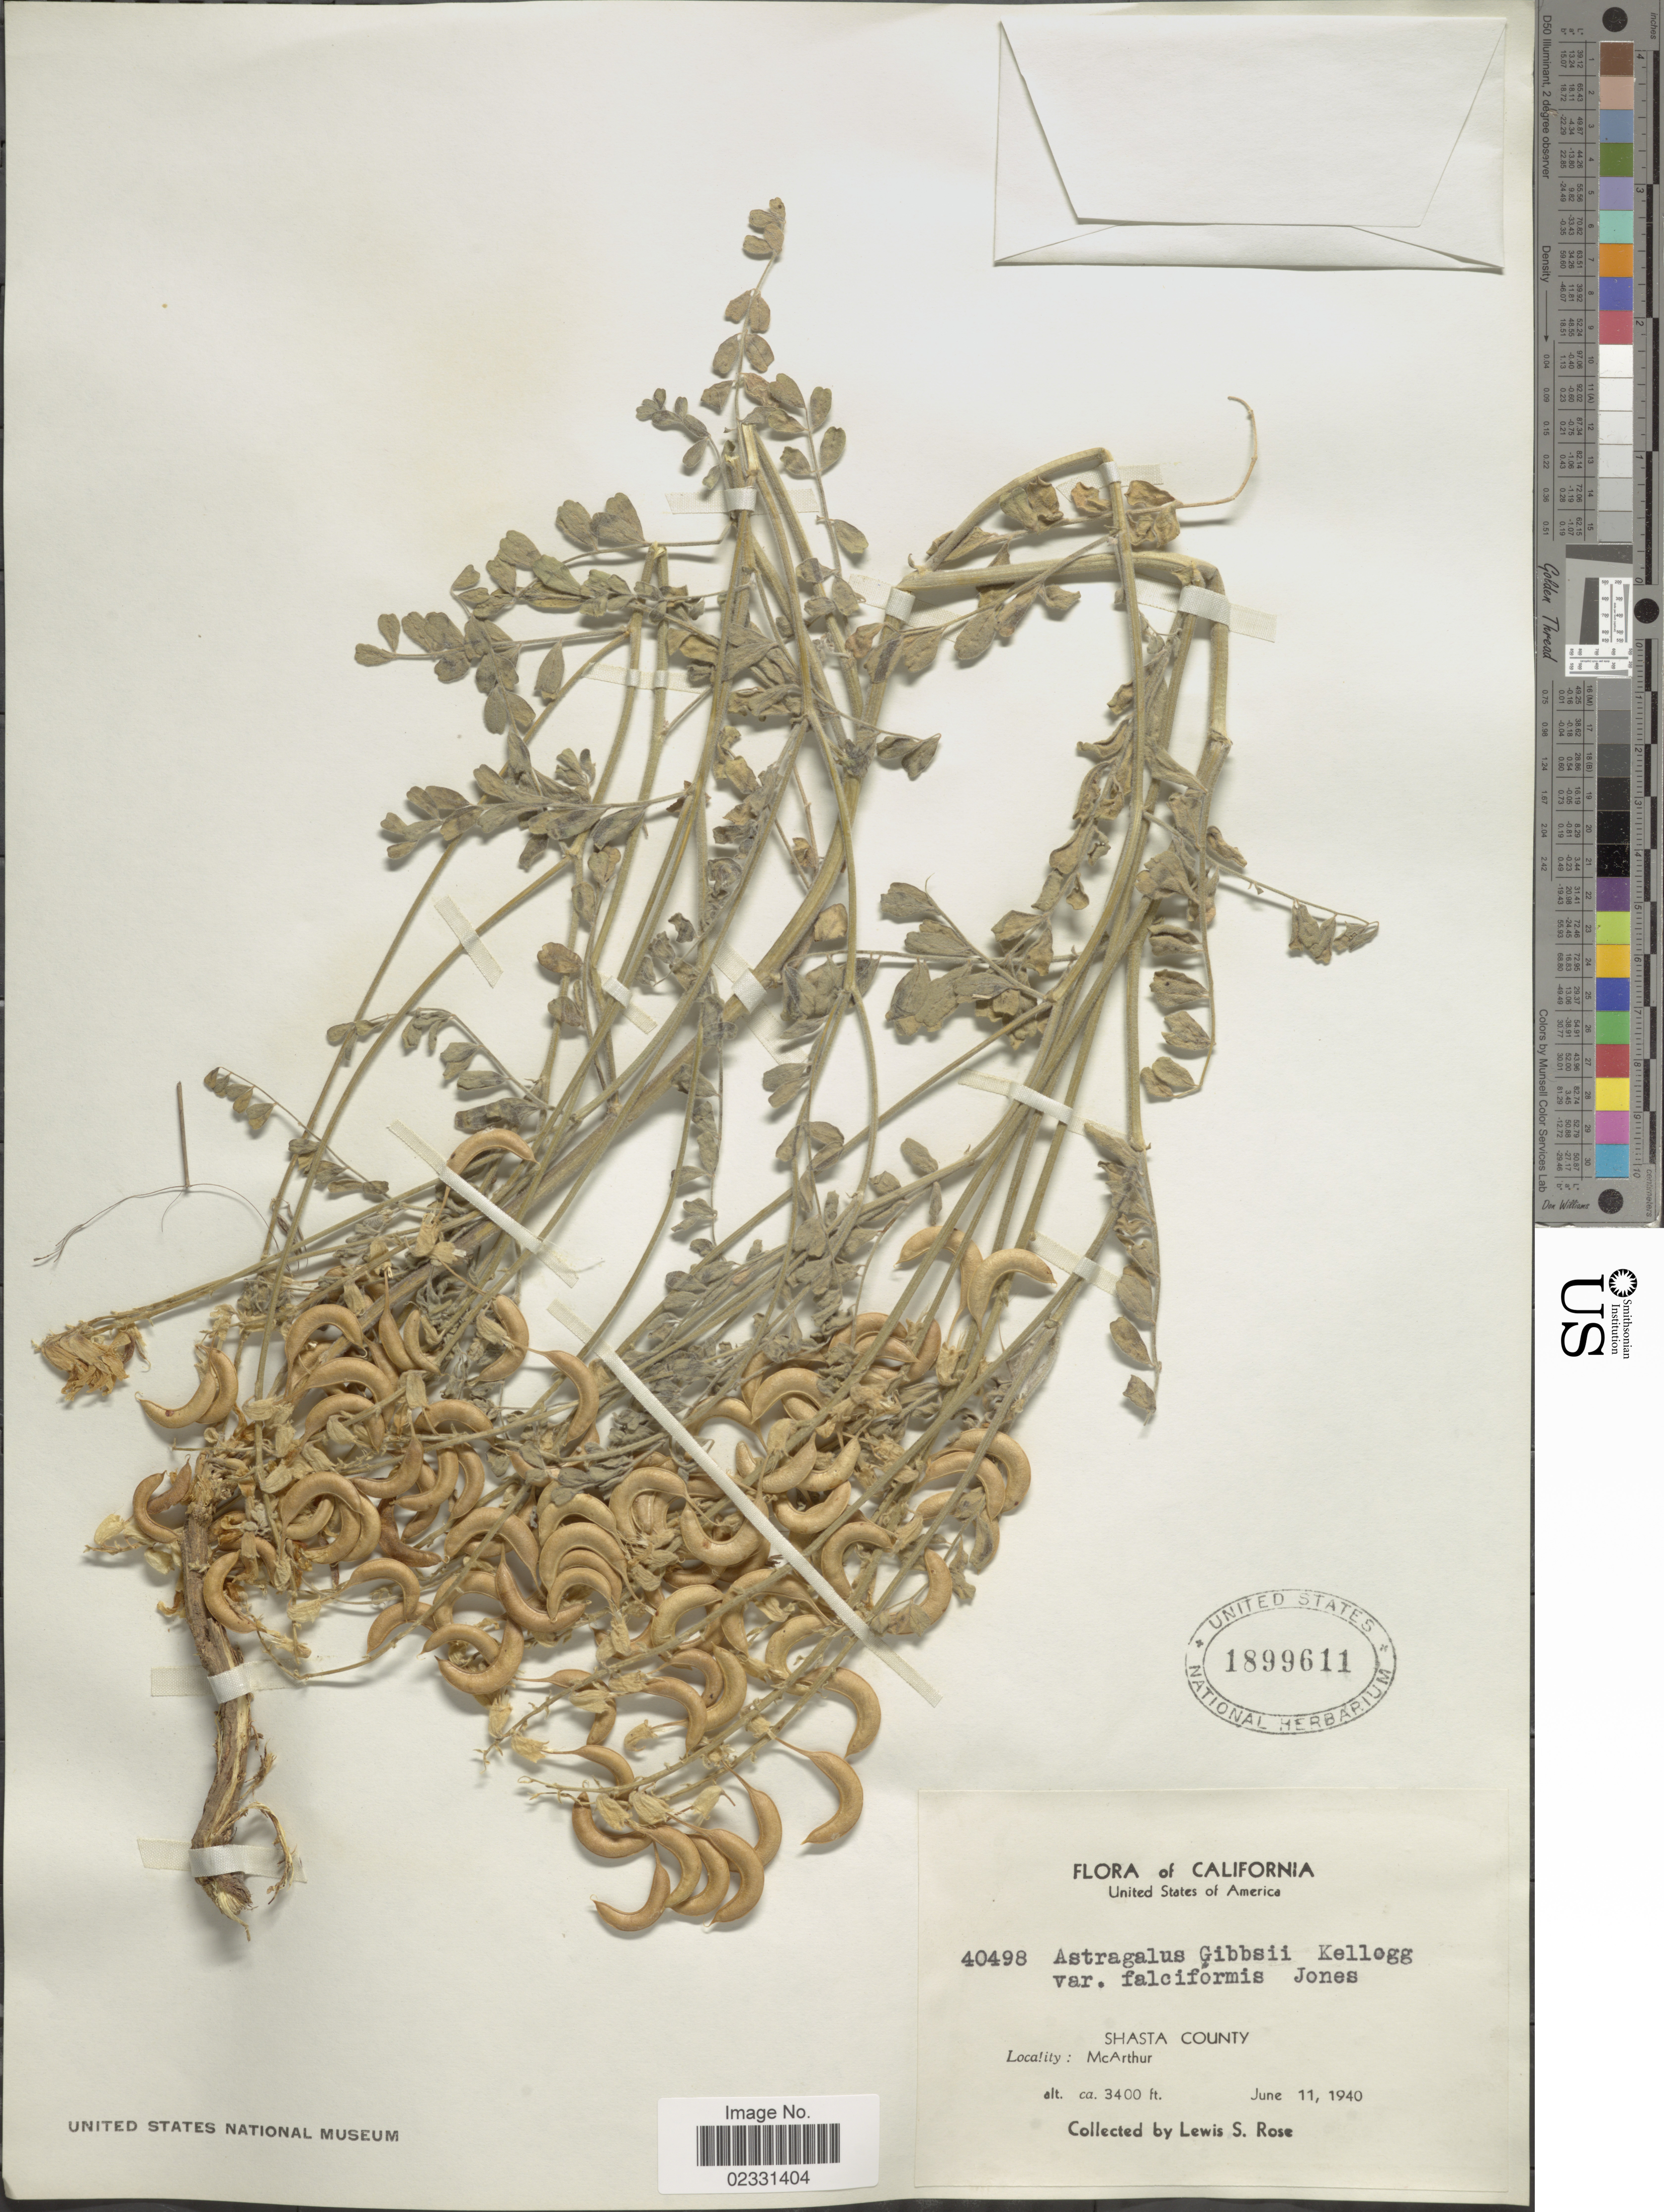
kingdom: Plantae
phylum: Tracheophyta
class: Magnoliopsida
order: Fabales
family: Fabaceae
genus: Astragalus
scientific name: Astragalus gibbsii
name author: Kellogg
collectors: L. S. Rose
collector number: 40498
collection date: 1940-06-11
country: United States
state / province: California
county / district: Shasta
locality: Shasta County, McArthur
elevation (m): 1036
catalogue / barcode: US 1899611